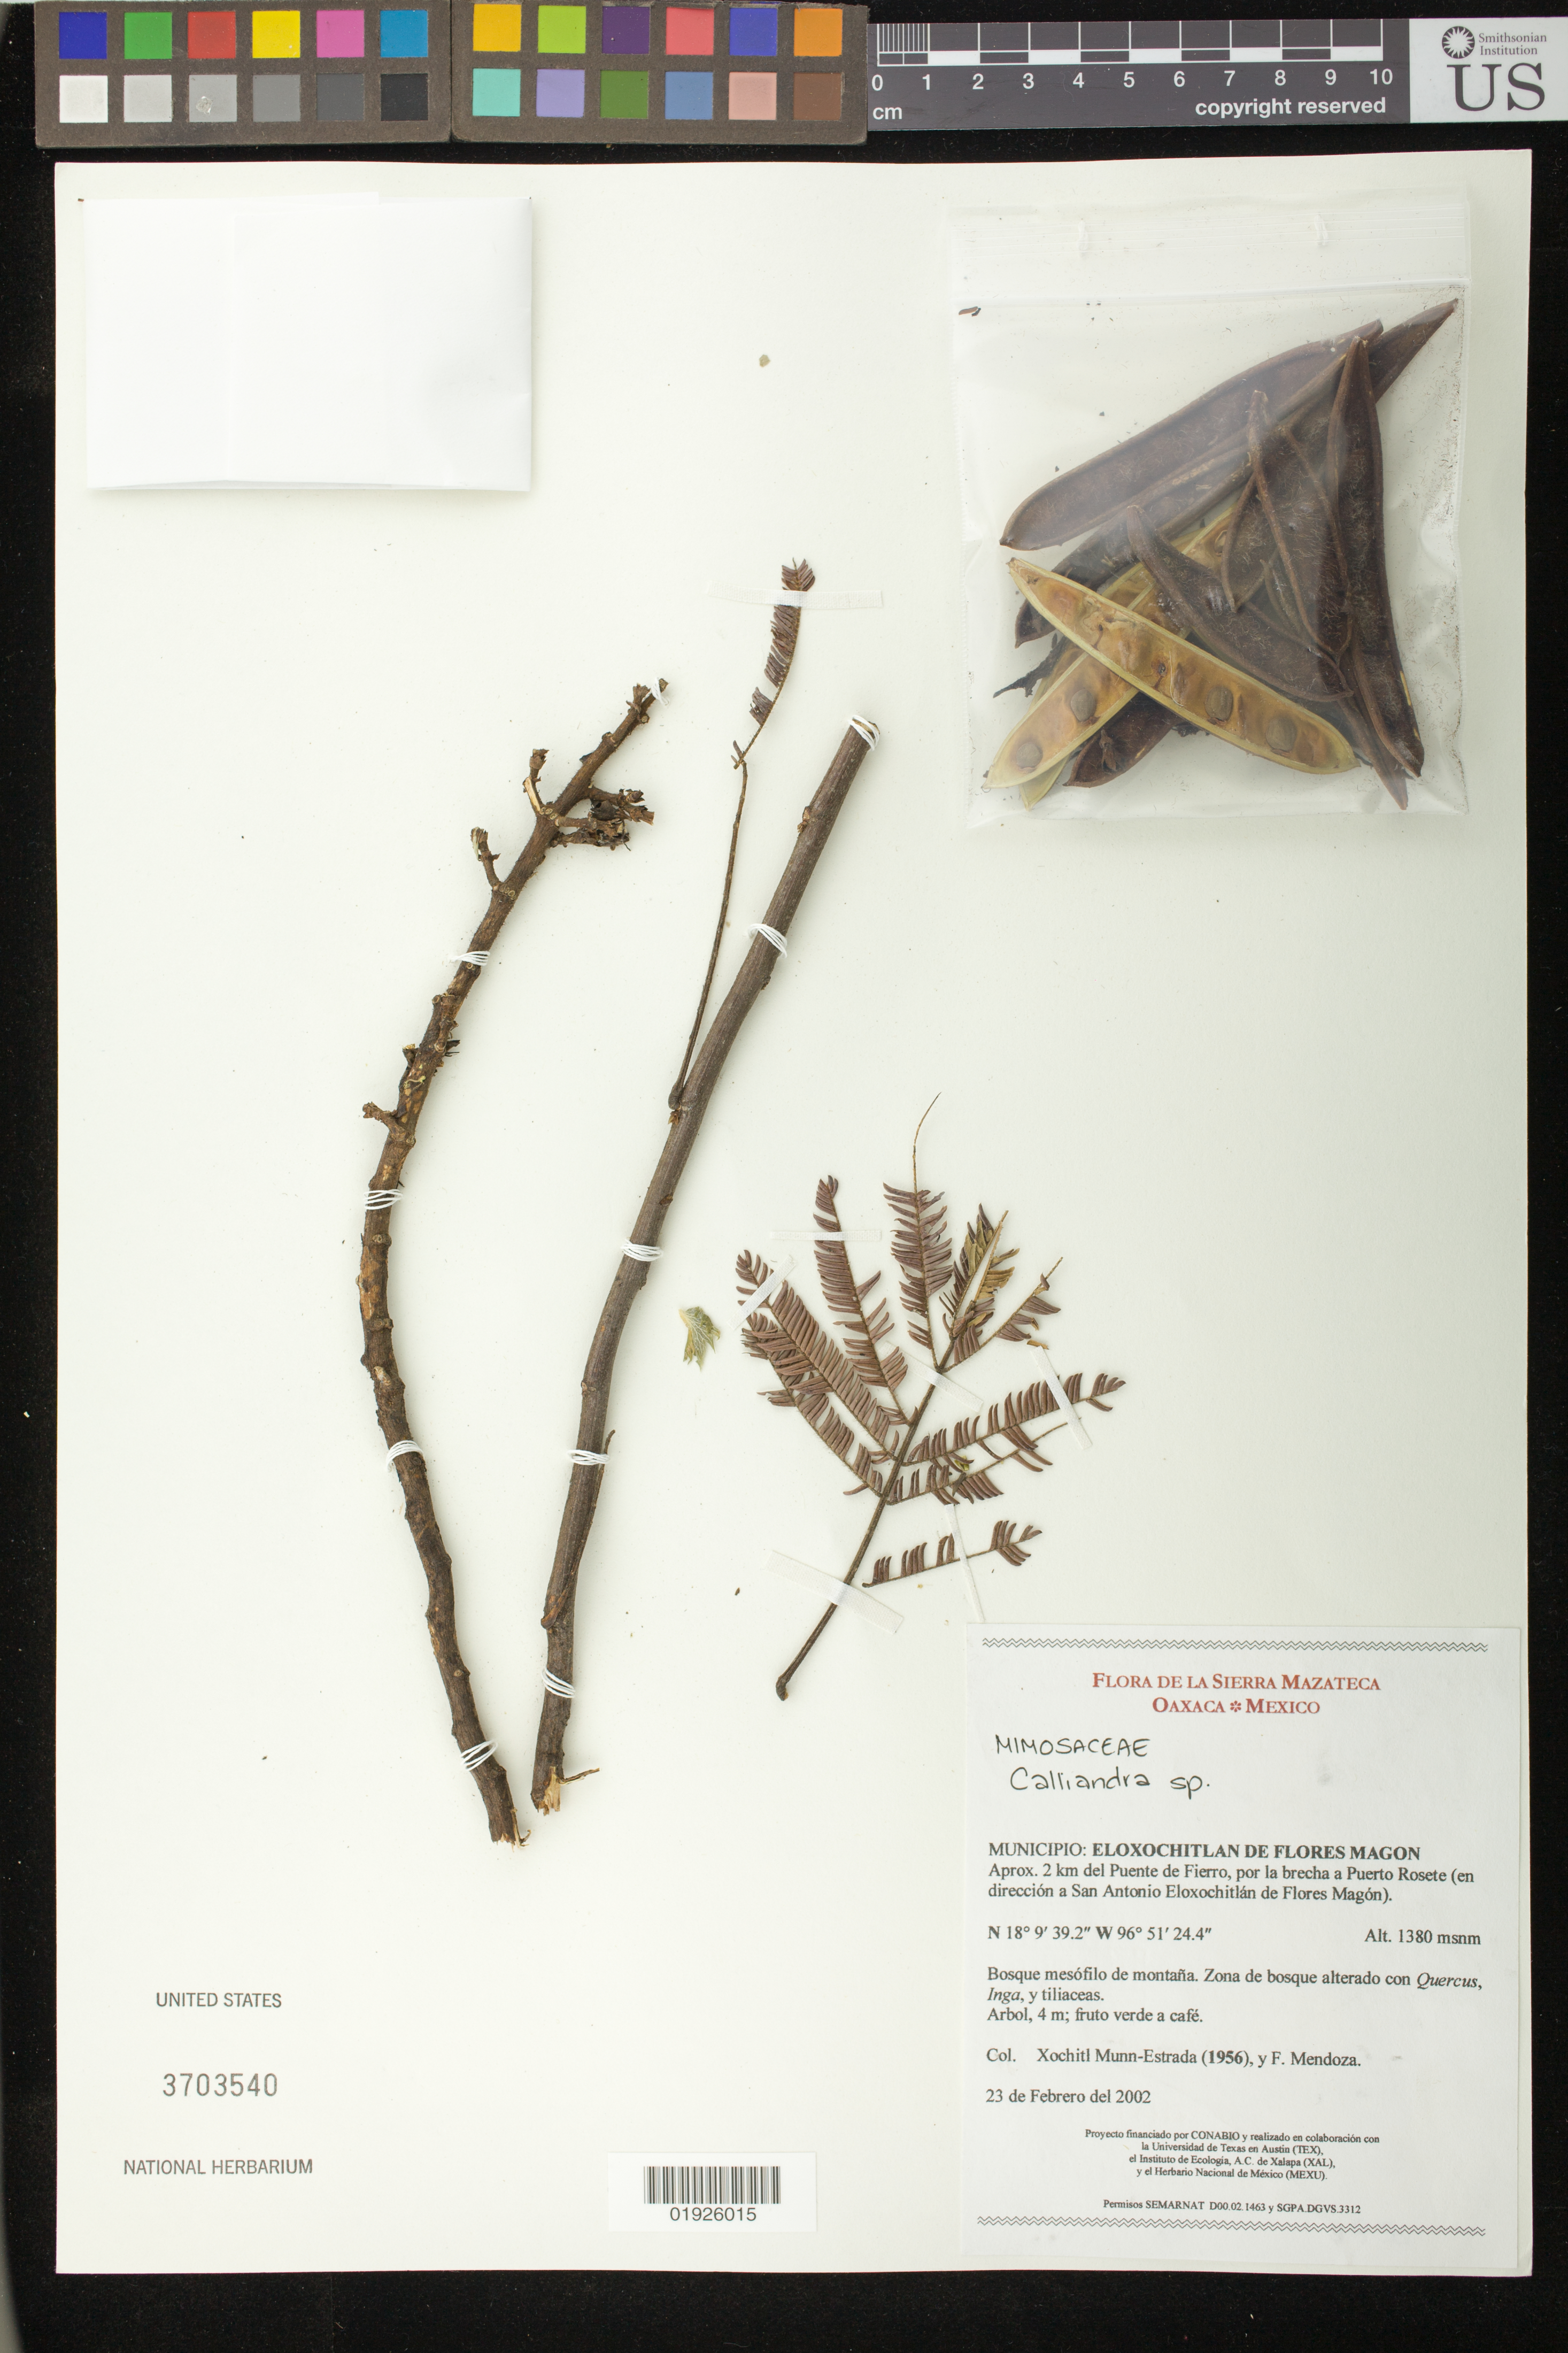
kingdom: Plantae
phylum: Tracheophyta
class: Magnoliopsida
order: Fabales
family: Fabaceae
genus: Calliandra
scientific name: Calliandra sp.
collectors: X. Munn-Estrada & F. Mendoza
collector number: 1956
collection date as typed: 23 de Febrero del 2002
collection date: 2002-02-23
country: Mexico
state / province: Oaxaca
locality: Municipio: Eloxochitlan de Flores Magon, aproximadamente 2 km del Puente de Fierro, por la brecha a Puerto Rosete (en direccion a San Antonio Eloxochitlan de Flores Magon).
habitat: Bosque mesofilo de montana. Zona de bosque alterado con Quercus, Inga, y tiliaceas.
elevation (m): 1380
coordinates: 18 9 39.2 N, 96 51 24.4 W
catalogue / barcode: US 3703540